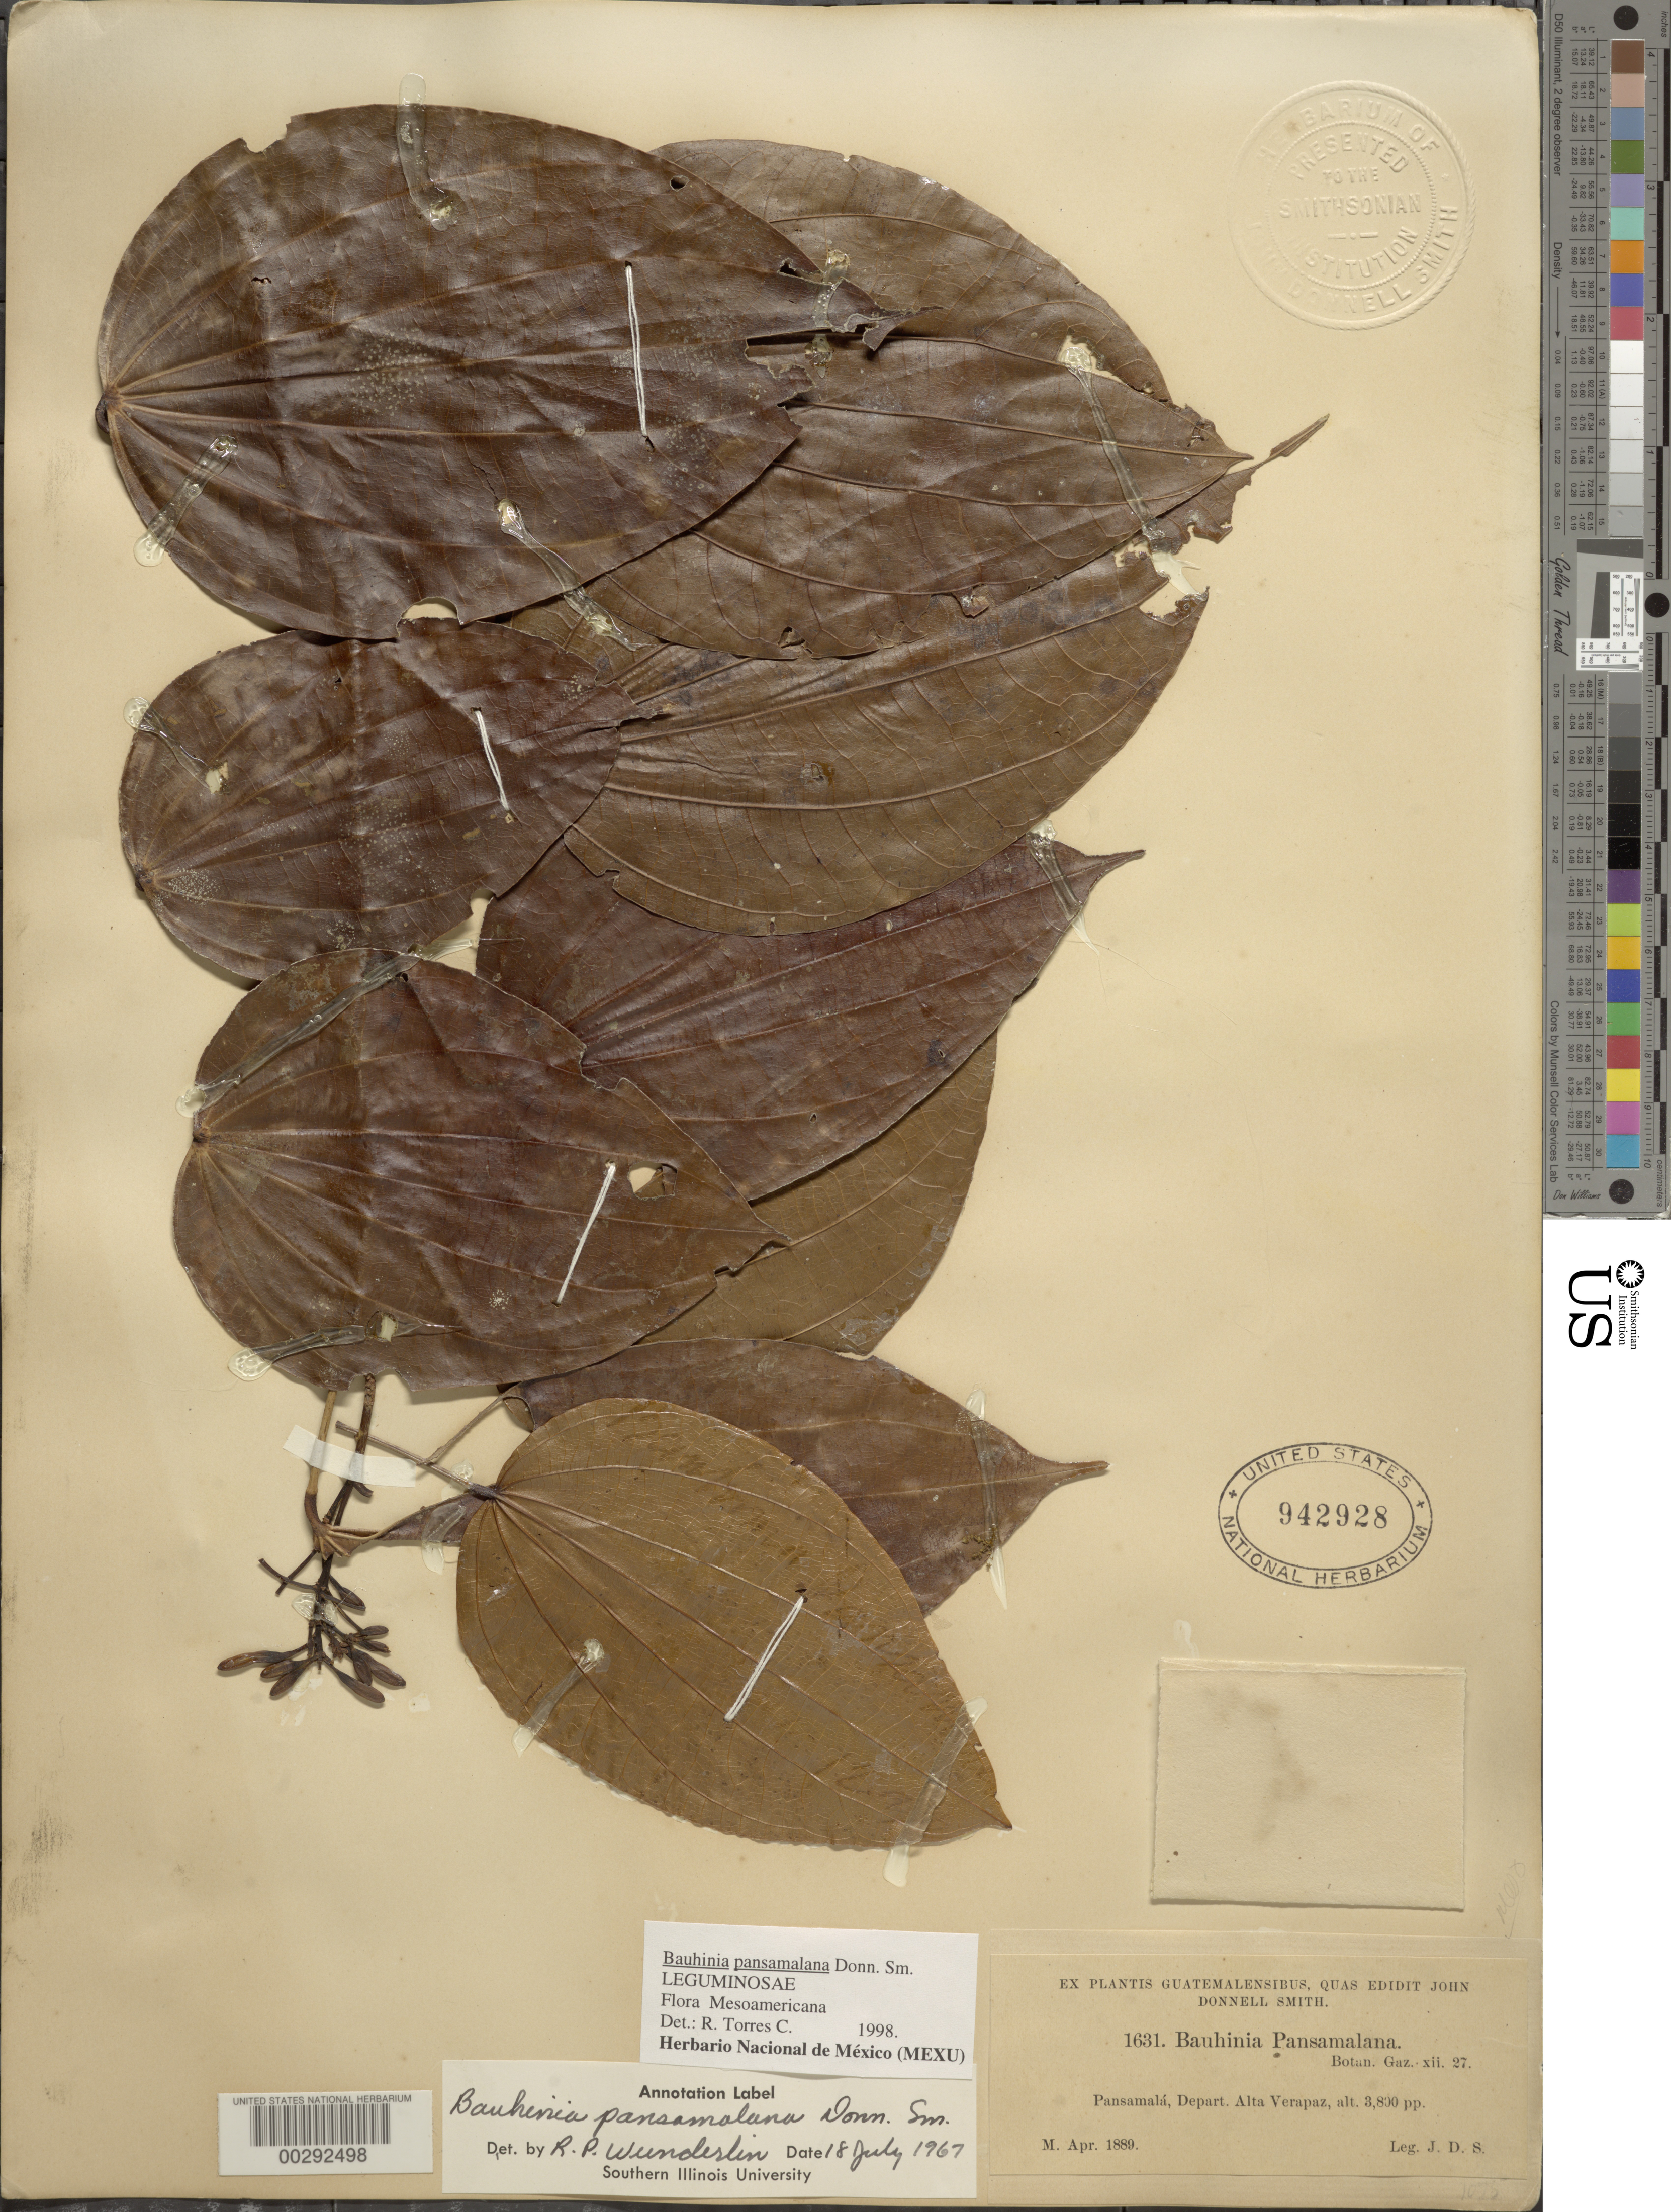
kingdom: Plantae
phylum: Tracheophyta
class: Magnoliopsida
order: Fabales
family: Fabaceae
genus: Bauhinia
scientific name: Bauhinia pansamalana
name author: Donn. Sm.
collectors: J. Donnell Smith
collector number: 1631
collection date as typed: Apr 1889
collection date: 1889-04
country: Guatemala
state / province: Alta Verapaz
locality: Pansamalá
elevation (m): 1158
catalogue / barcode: US 942928